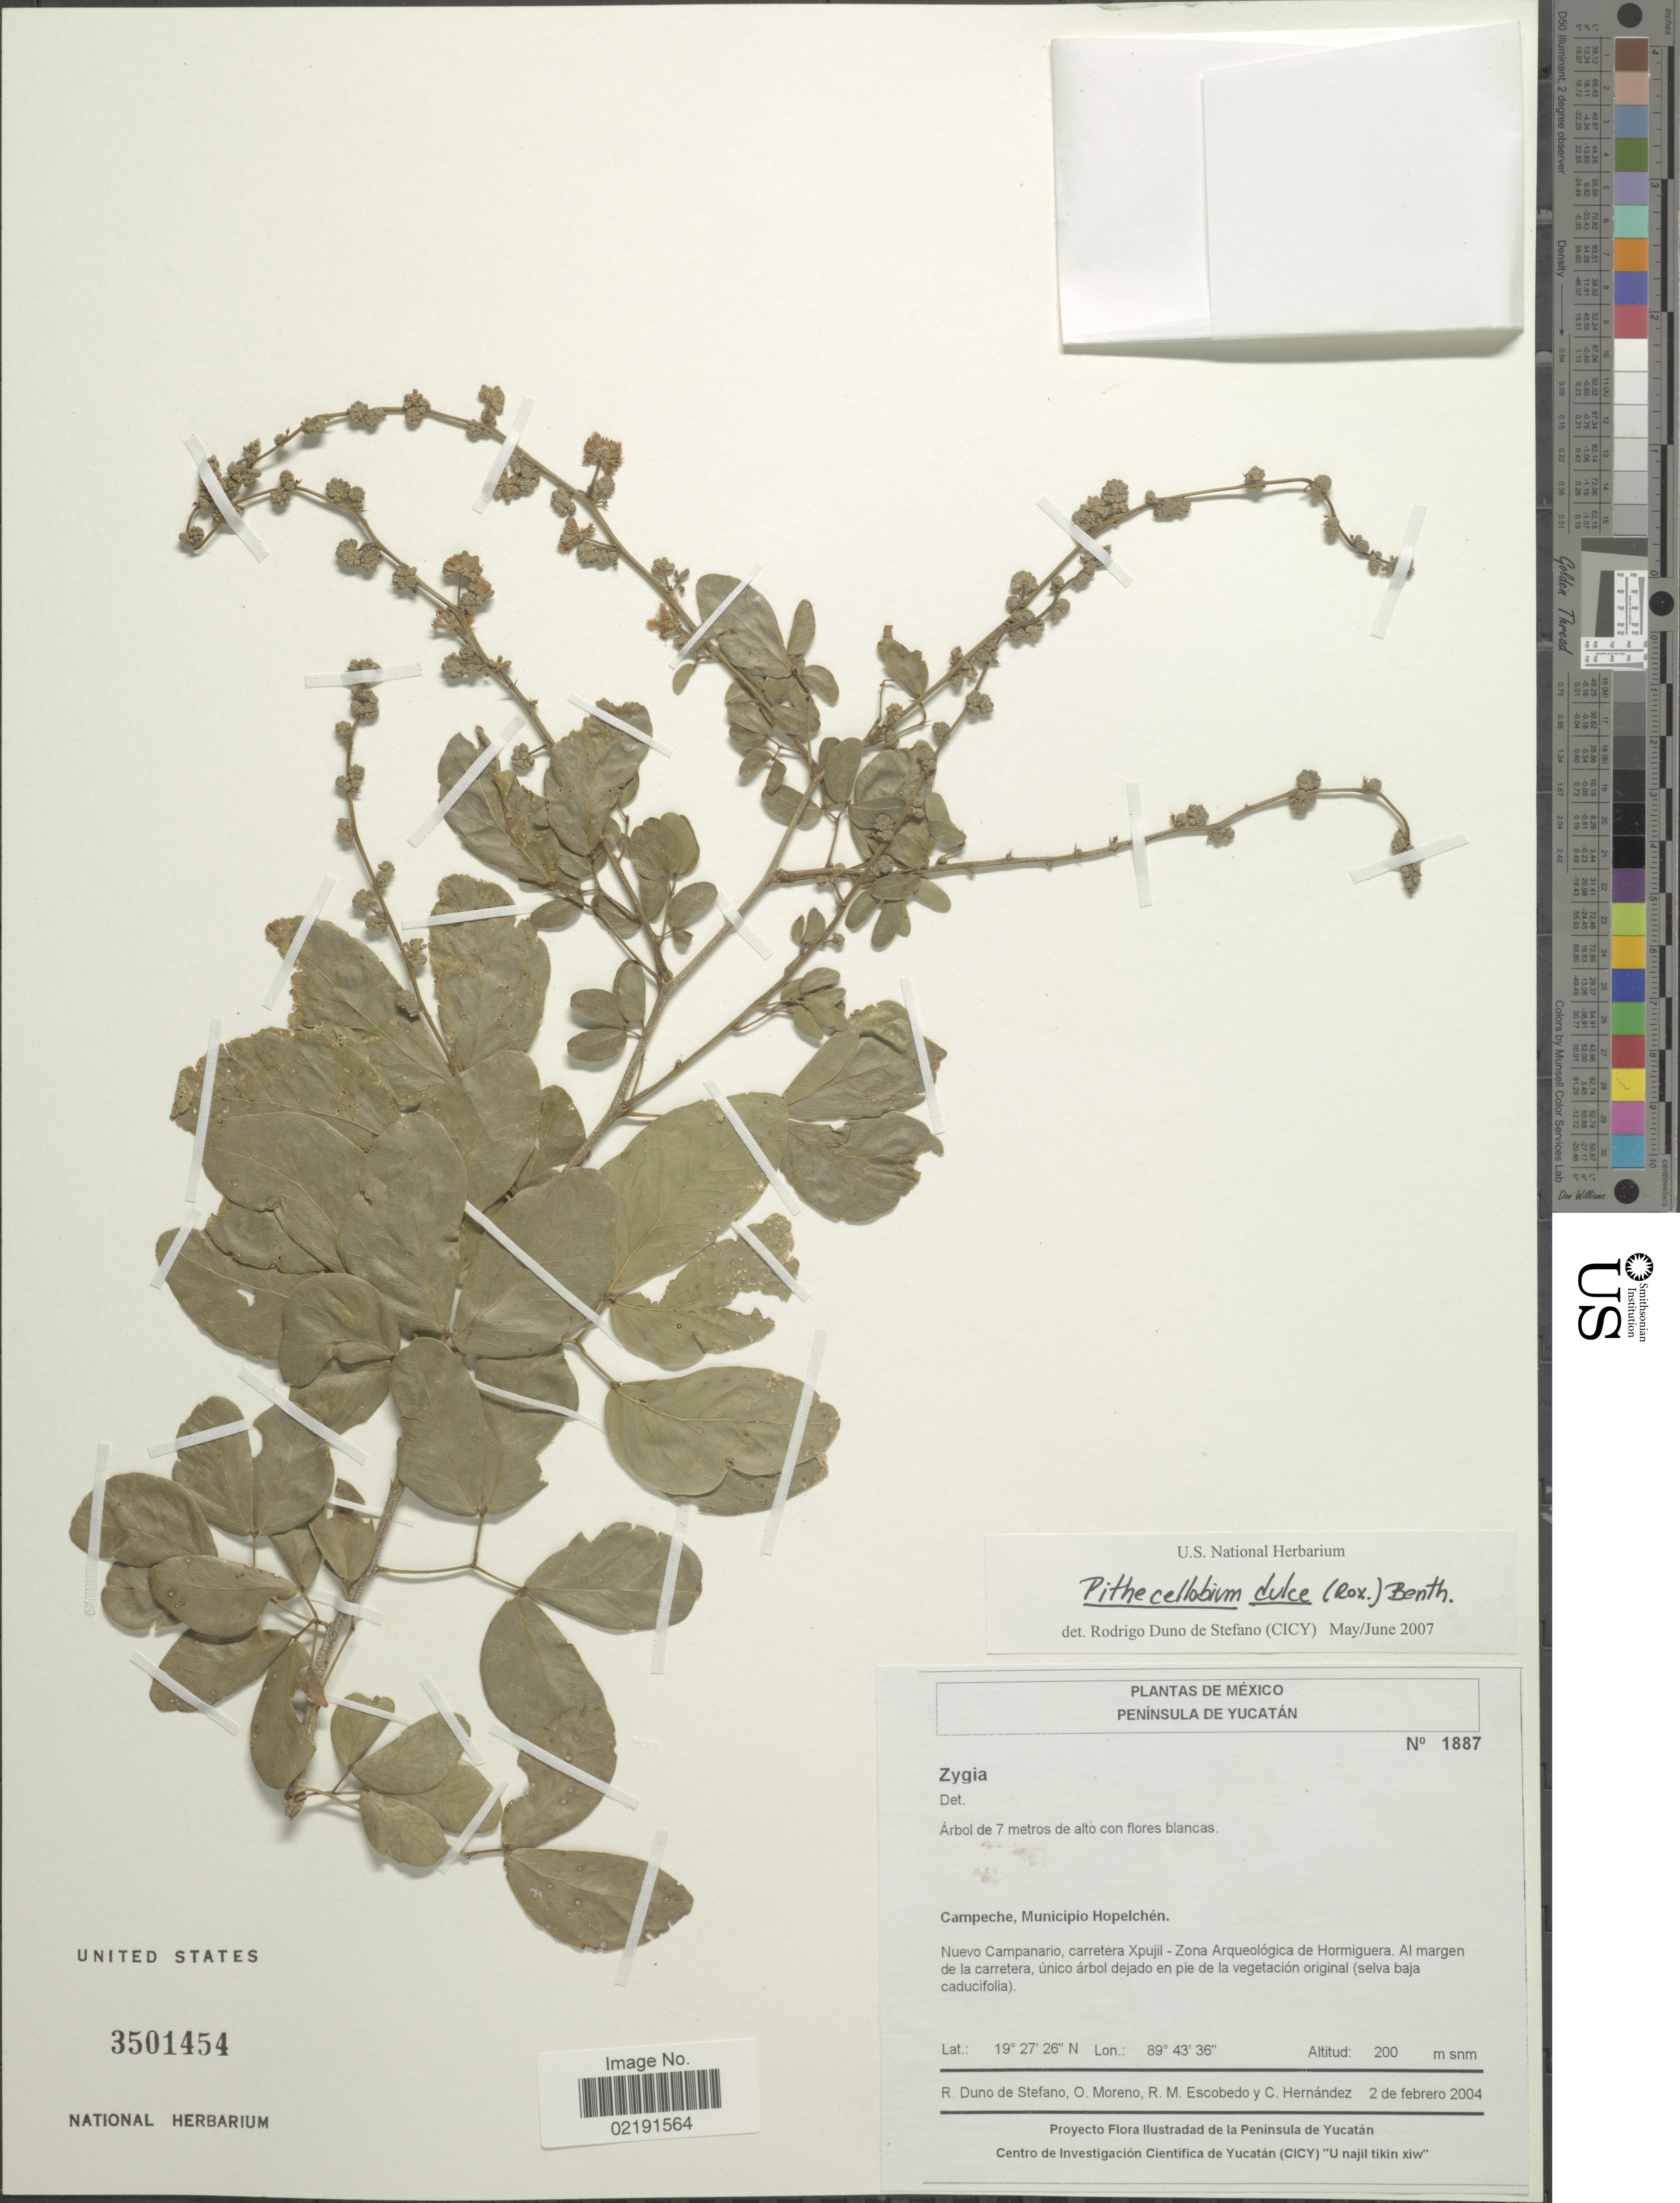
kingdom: Plantae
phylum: Tracheophyta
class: Magnoliopsida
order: Fabales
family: Fabaceae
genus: Pithecellobium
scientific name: Pithecellobium dulce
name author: (Roxb.) Benth.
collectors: R. Duno de Stefano, O. Moreno, R. Escobedo & C. Hernandez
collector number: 1887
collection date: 2004-02-02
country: Mexico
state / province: Yucatán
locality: Península de Yucatán. Campeche, Municipio Hopelchén. Nuevo Campanario, carretera Xpujil - Zona Arqueológica de Hormiguera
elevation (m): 200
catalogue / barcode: US 3501454